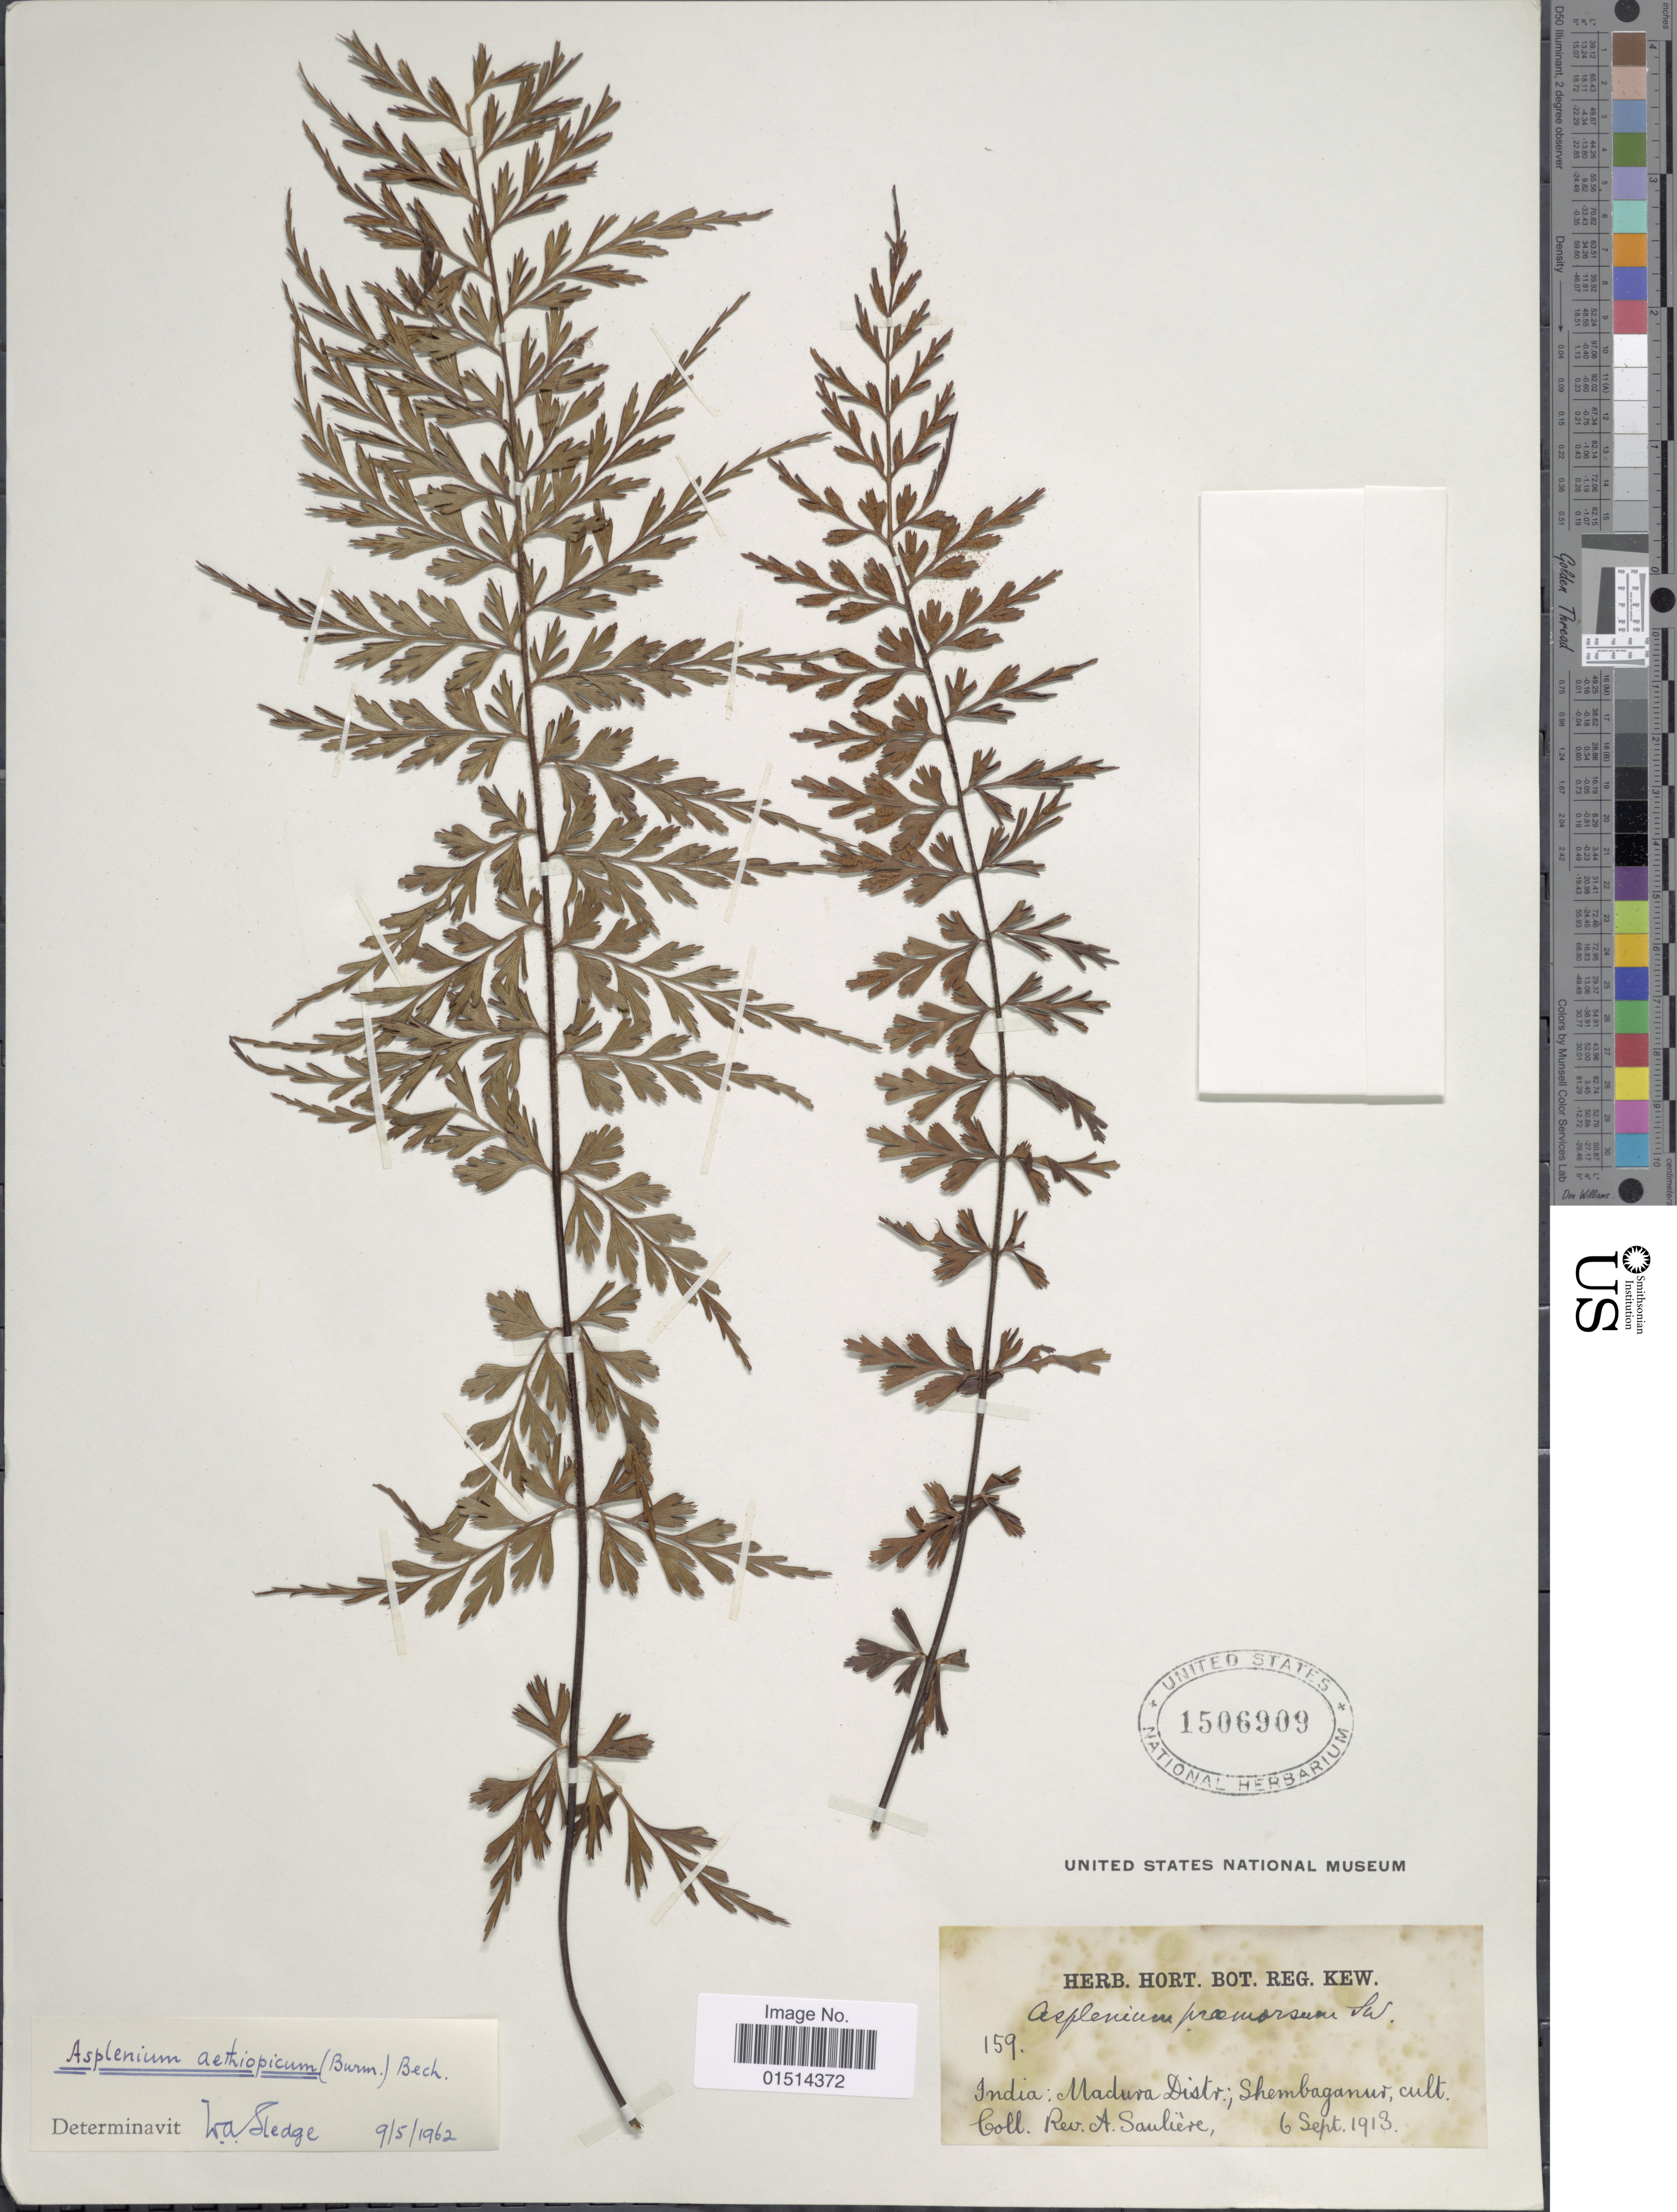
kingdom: Plantae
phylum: Tracheophyta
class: Polypodiopsida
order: Polypodiales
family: Aspleniaceae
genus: Asplenium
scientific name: Asplenium aethiopicum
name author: (Burm. f.) Bech.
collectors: A. Sauliere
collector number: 159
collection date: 1913-09-06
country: India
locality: India; Madura distr.; Shembaganur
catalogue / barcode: US 1506909